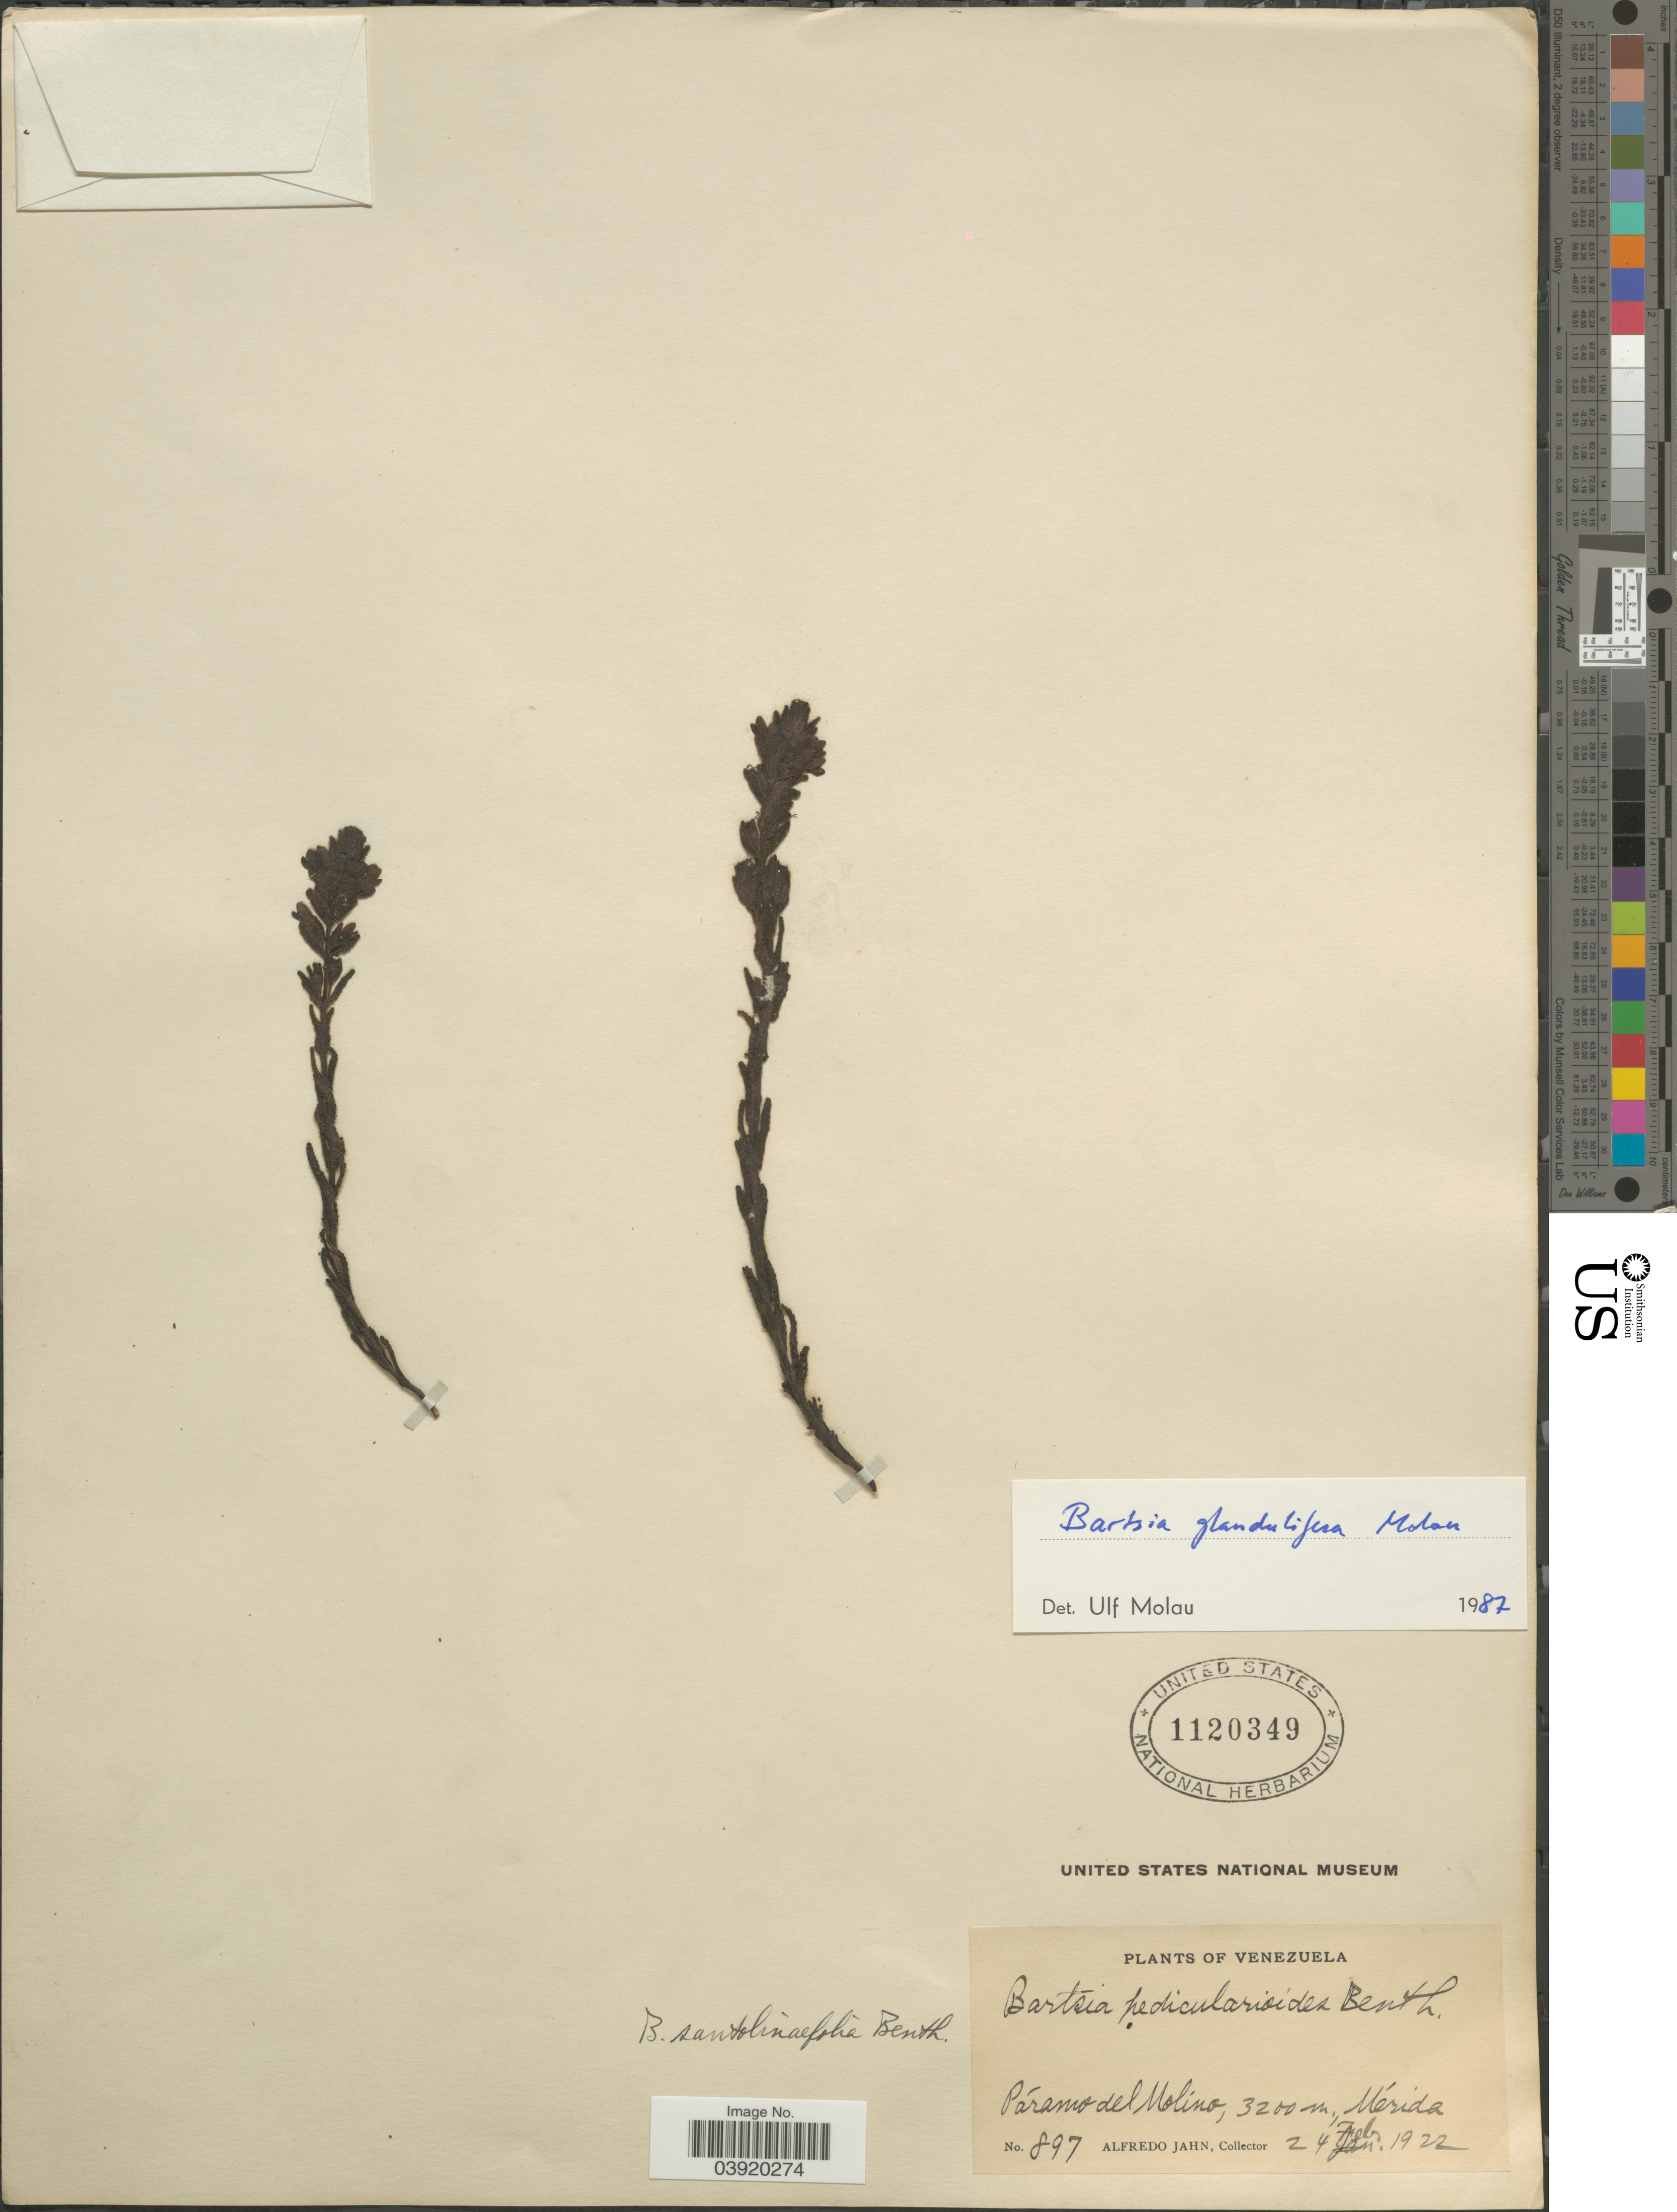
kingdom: Plantae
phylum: Tracheophyta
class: Magnoliopsida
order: Lamiales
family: Orobanchaceae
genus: Bartsia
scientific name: Bartsia glandulifera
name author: Molau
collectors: A. Jahn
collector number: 897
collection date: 1922-02-24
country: Venezuela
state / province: Merida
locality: Páramo del Molino.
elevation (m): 3200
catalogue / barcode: US 1120349